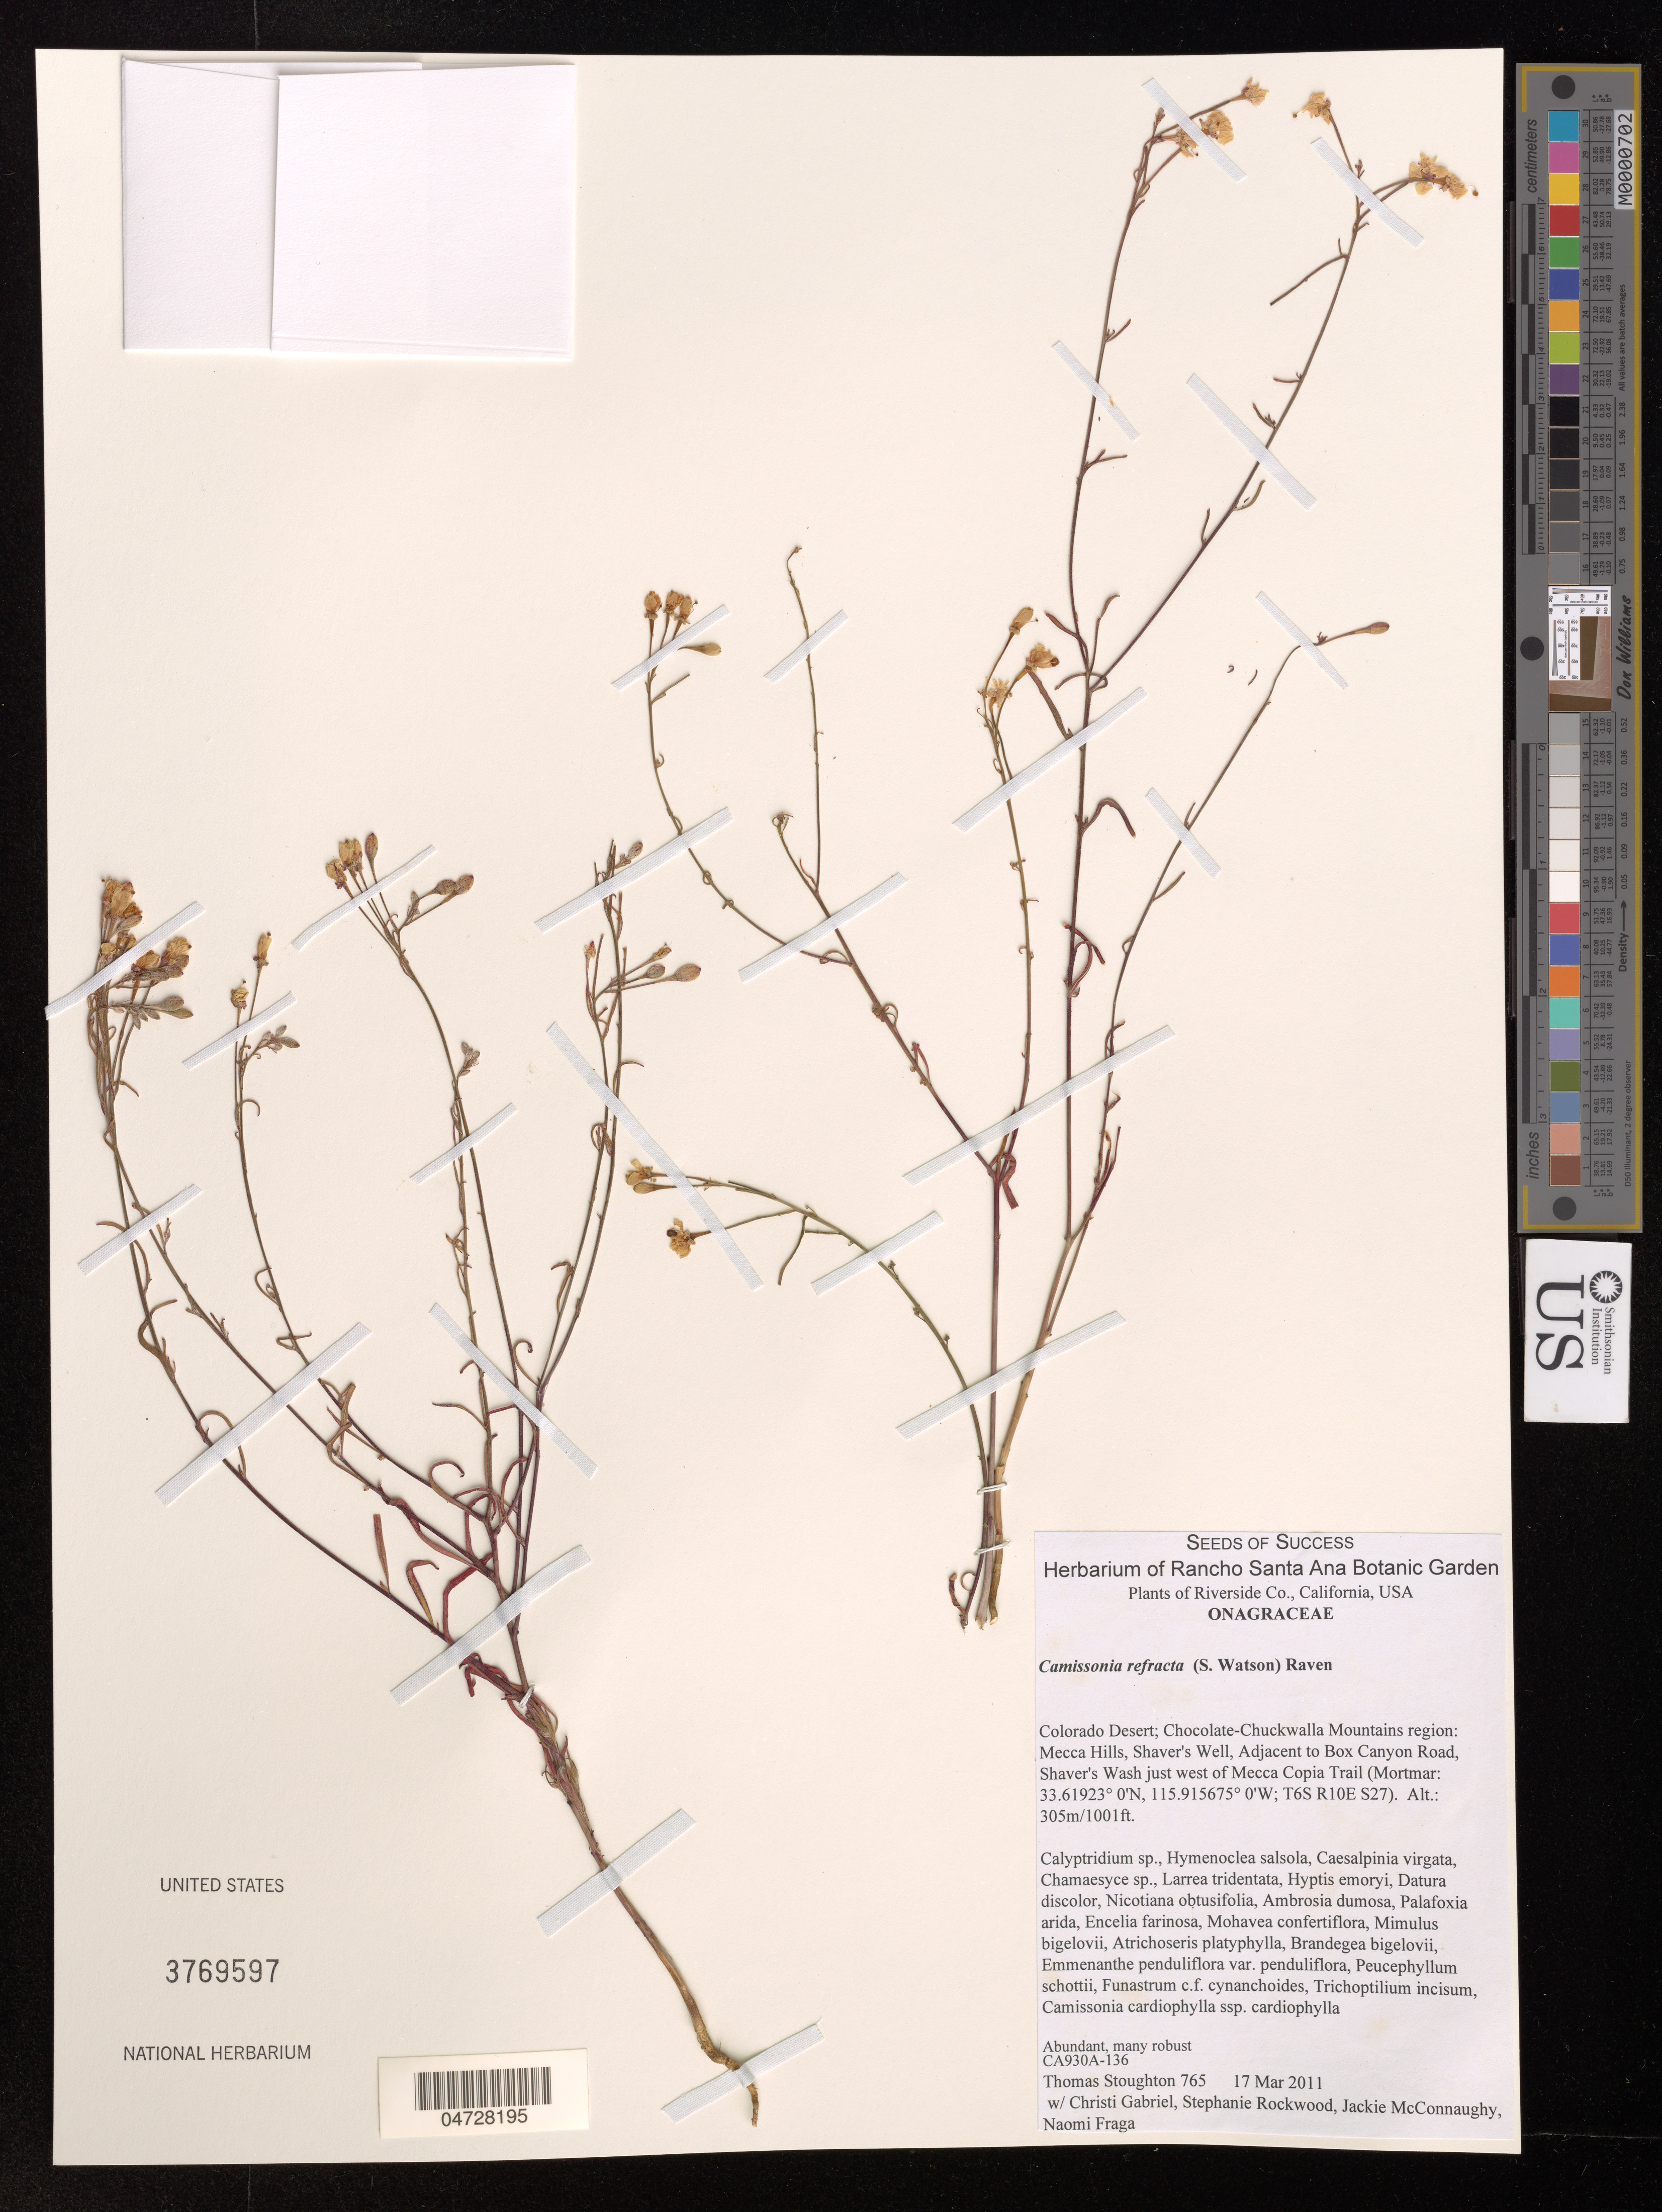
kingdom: Plantae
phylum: Tracheophyta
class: Magnoliopsida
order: Myrtales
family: Onagraceae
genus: Camissonia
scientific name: Camissonia refracta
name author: (S. Watson) P.H. Raven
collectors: T. Stoughton, C. Gabriel, S. Rockwood & J. McConnaughy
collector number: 765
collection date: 2011-03-17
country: United States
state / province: California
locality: Riverside Co. Colorado Desert; Chocolate-Chuckwalla Mountains region: Mecca Hills, Shaver's Well, Adjacent to Box Canyon Road, Shaver's Wash just west of Mecca Copia Trail (Mortmar: T6S R10E S27).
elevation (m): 305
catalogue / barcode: US 3769597